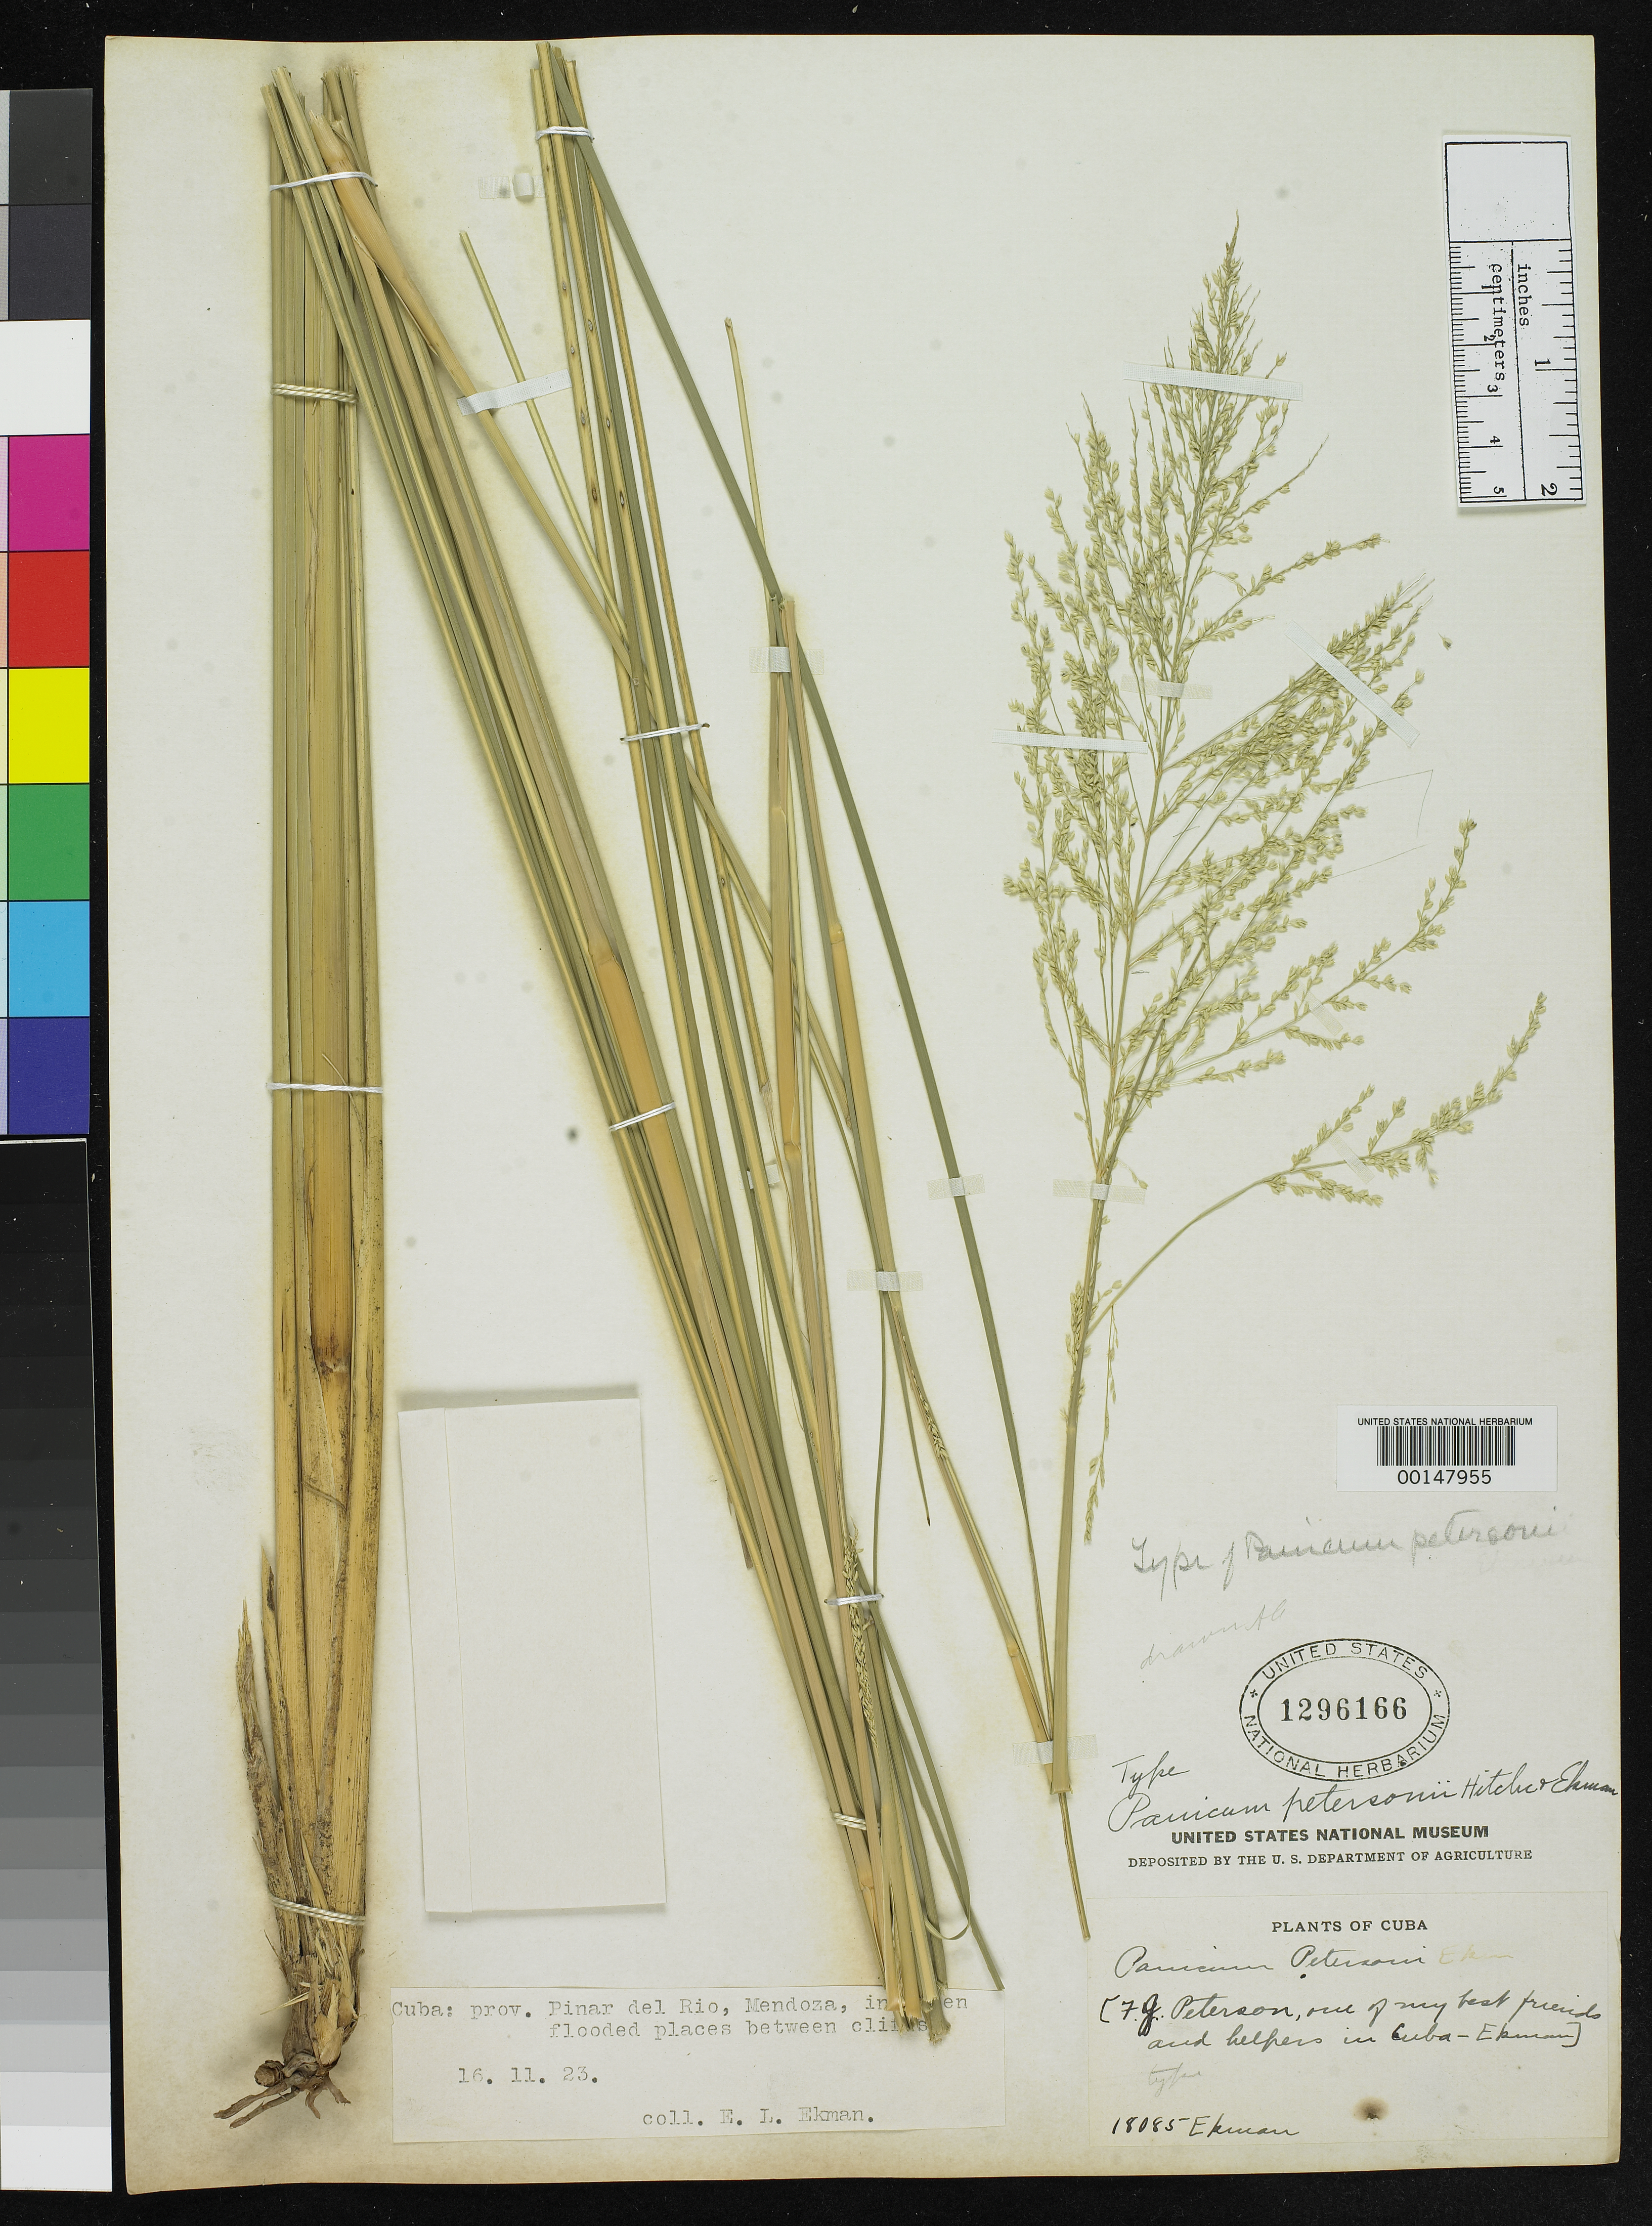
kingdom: Plantae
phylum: Tracheophyta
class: Liliopsida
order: Poales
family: Poaceae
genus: Panicum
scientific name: Panicum petersonii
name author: Hitchc. & Ekman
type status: Holotype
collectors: E. L. Ekman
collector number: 18085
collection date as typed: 16 Nov 1923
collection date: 1923-11-16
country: Cuba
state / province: Pinar del Río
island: Greater Antilles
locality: Mendoza.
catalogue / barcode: US 1296166